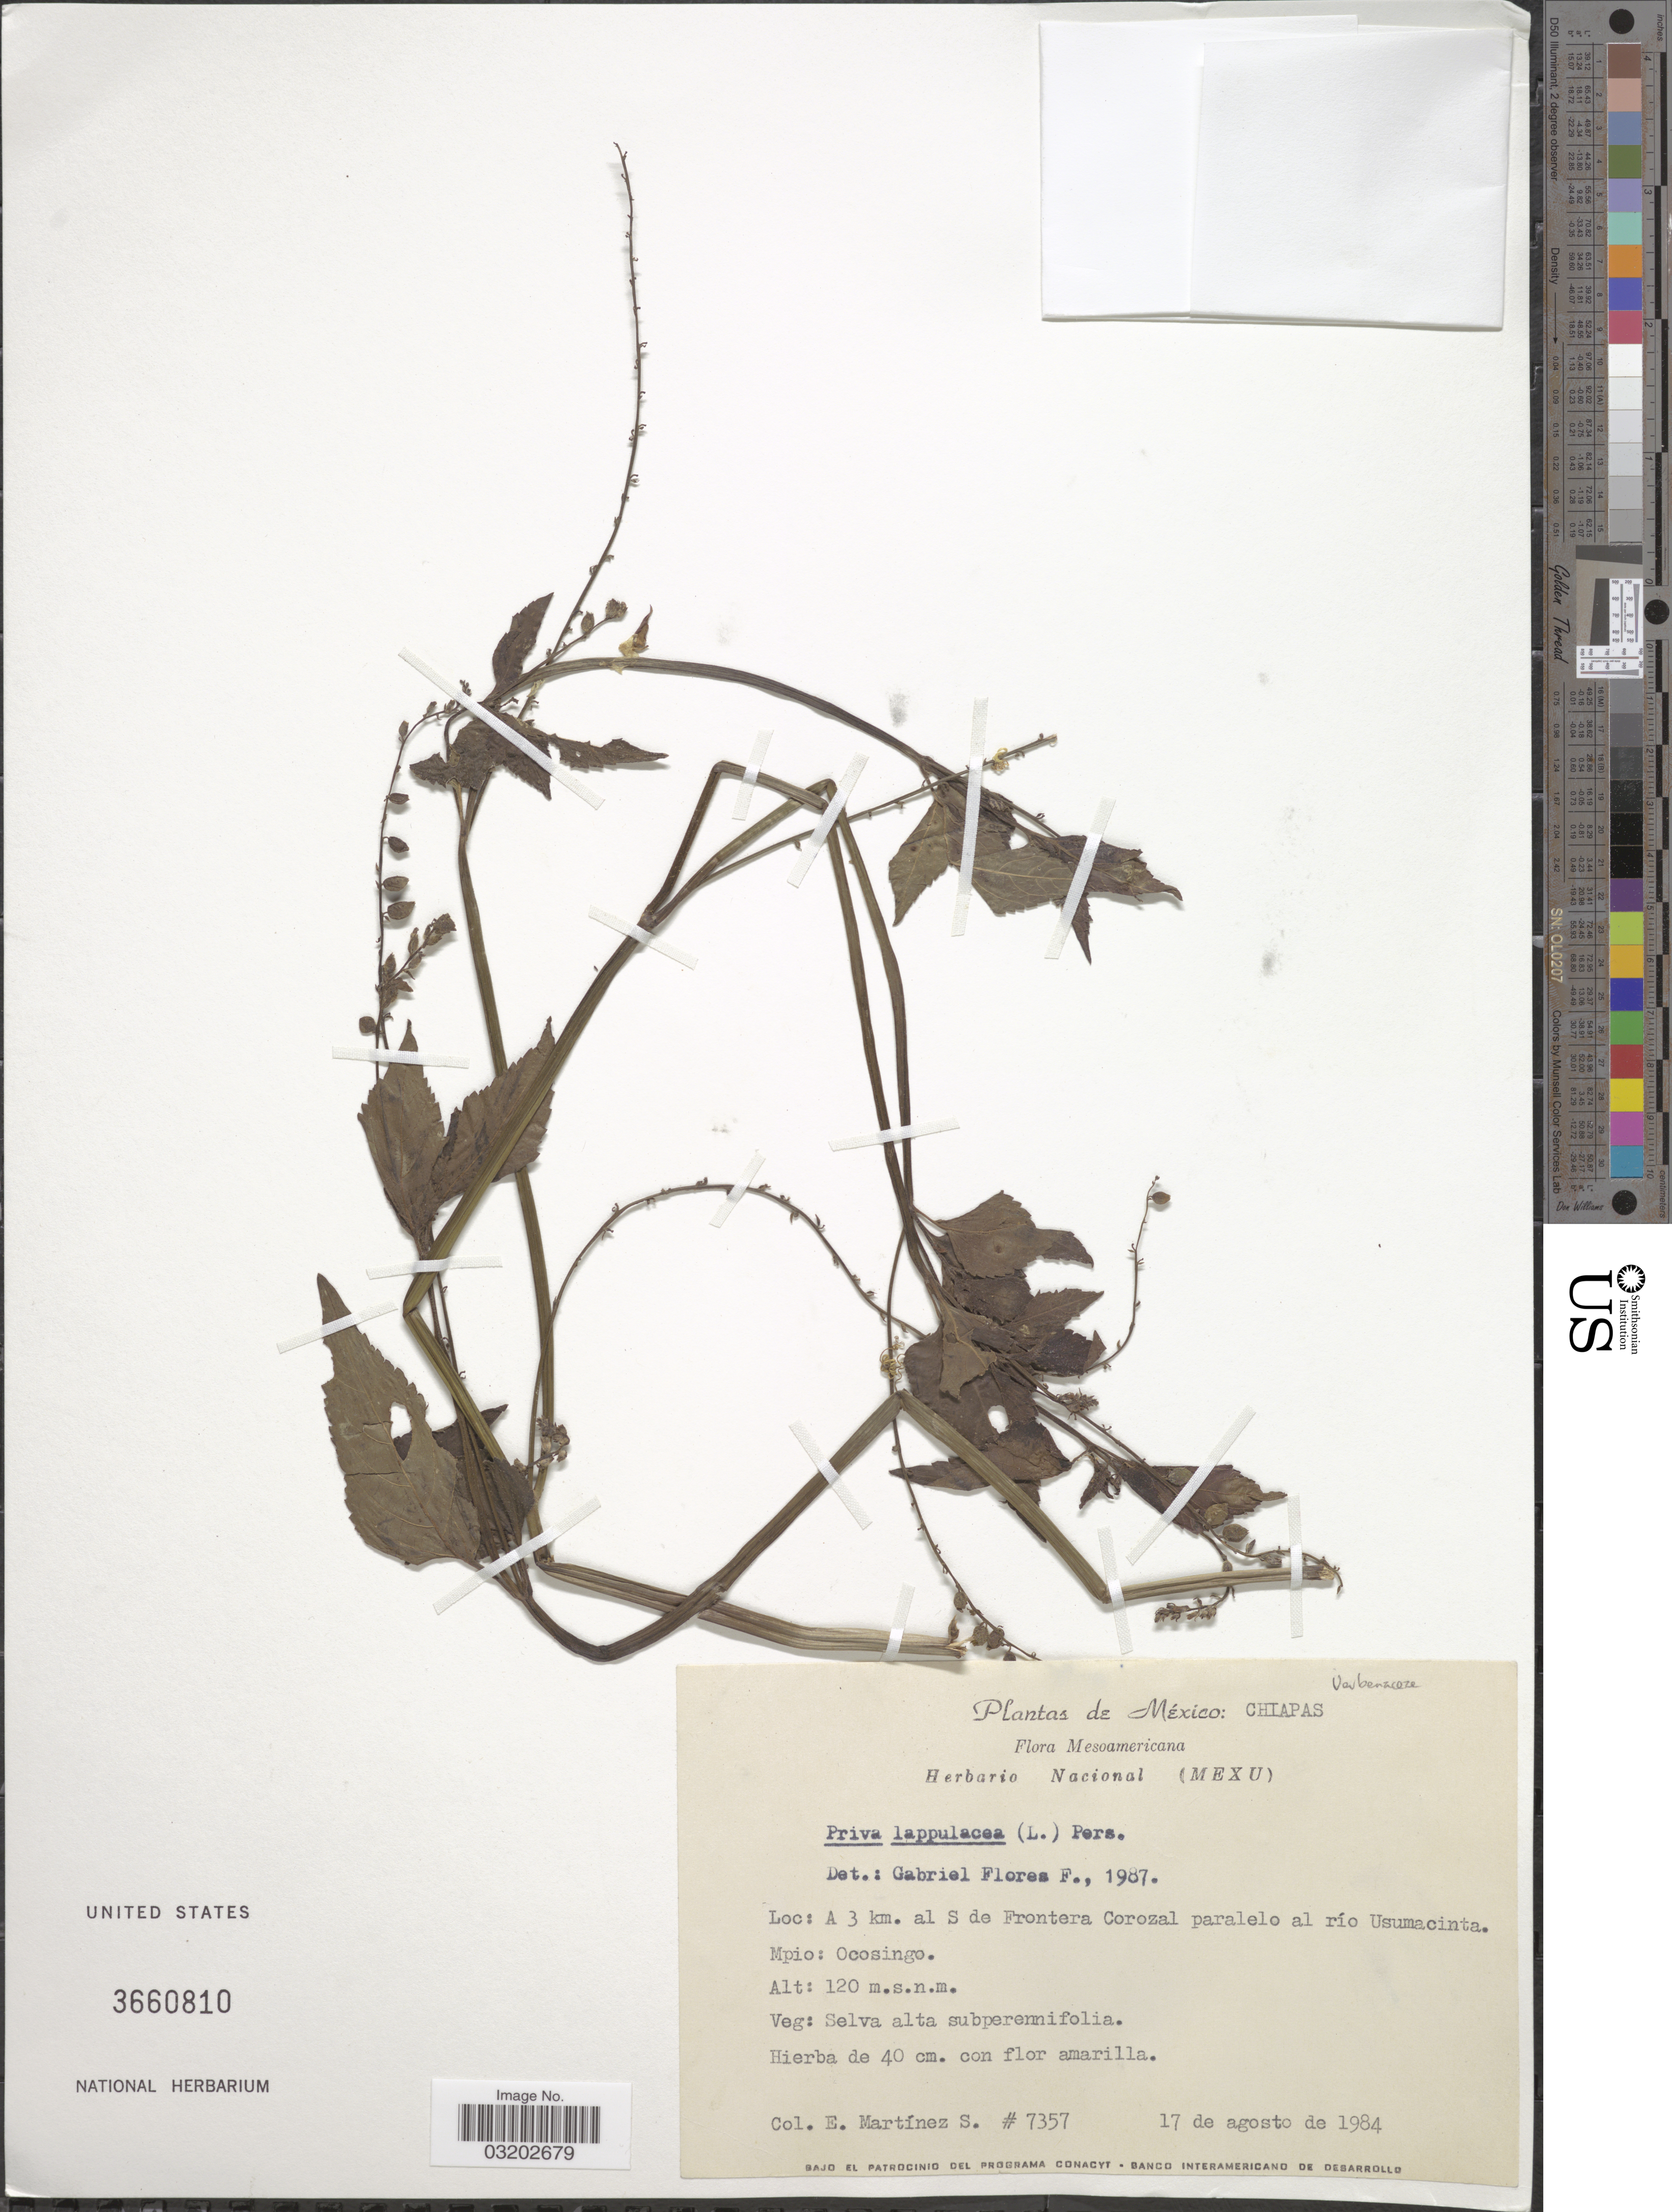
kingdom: Plantae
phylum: Tracheophyta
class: Magnoliopsida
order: Lamiales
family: Verbenaceae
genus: Priva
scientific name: Priva lappulacea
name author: (L.) Pers.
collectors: E. M. Martínez S.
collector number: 7357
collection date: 1984-08-17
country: Mexico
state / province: Chiapas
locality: A 3 km. al S de Frontera Corozal paralelo al río Usumacinta. Mpio: Ocosingo.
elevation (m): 120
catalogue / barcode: US 3660810